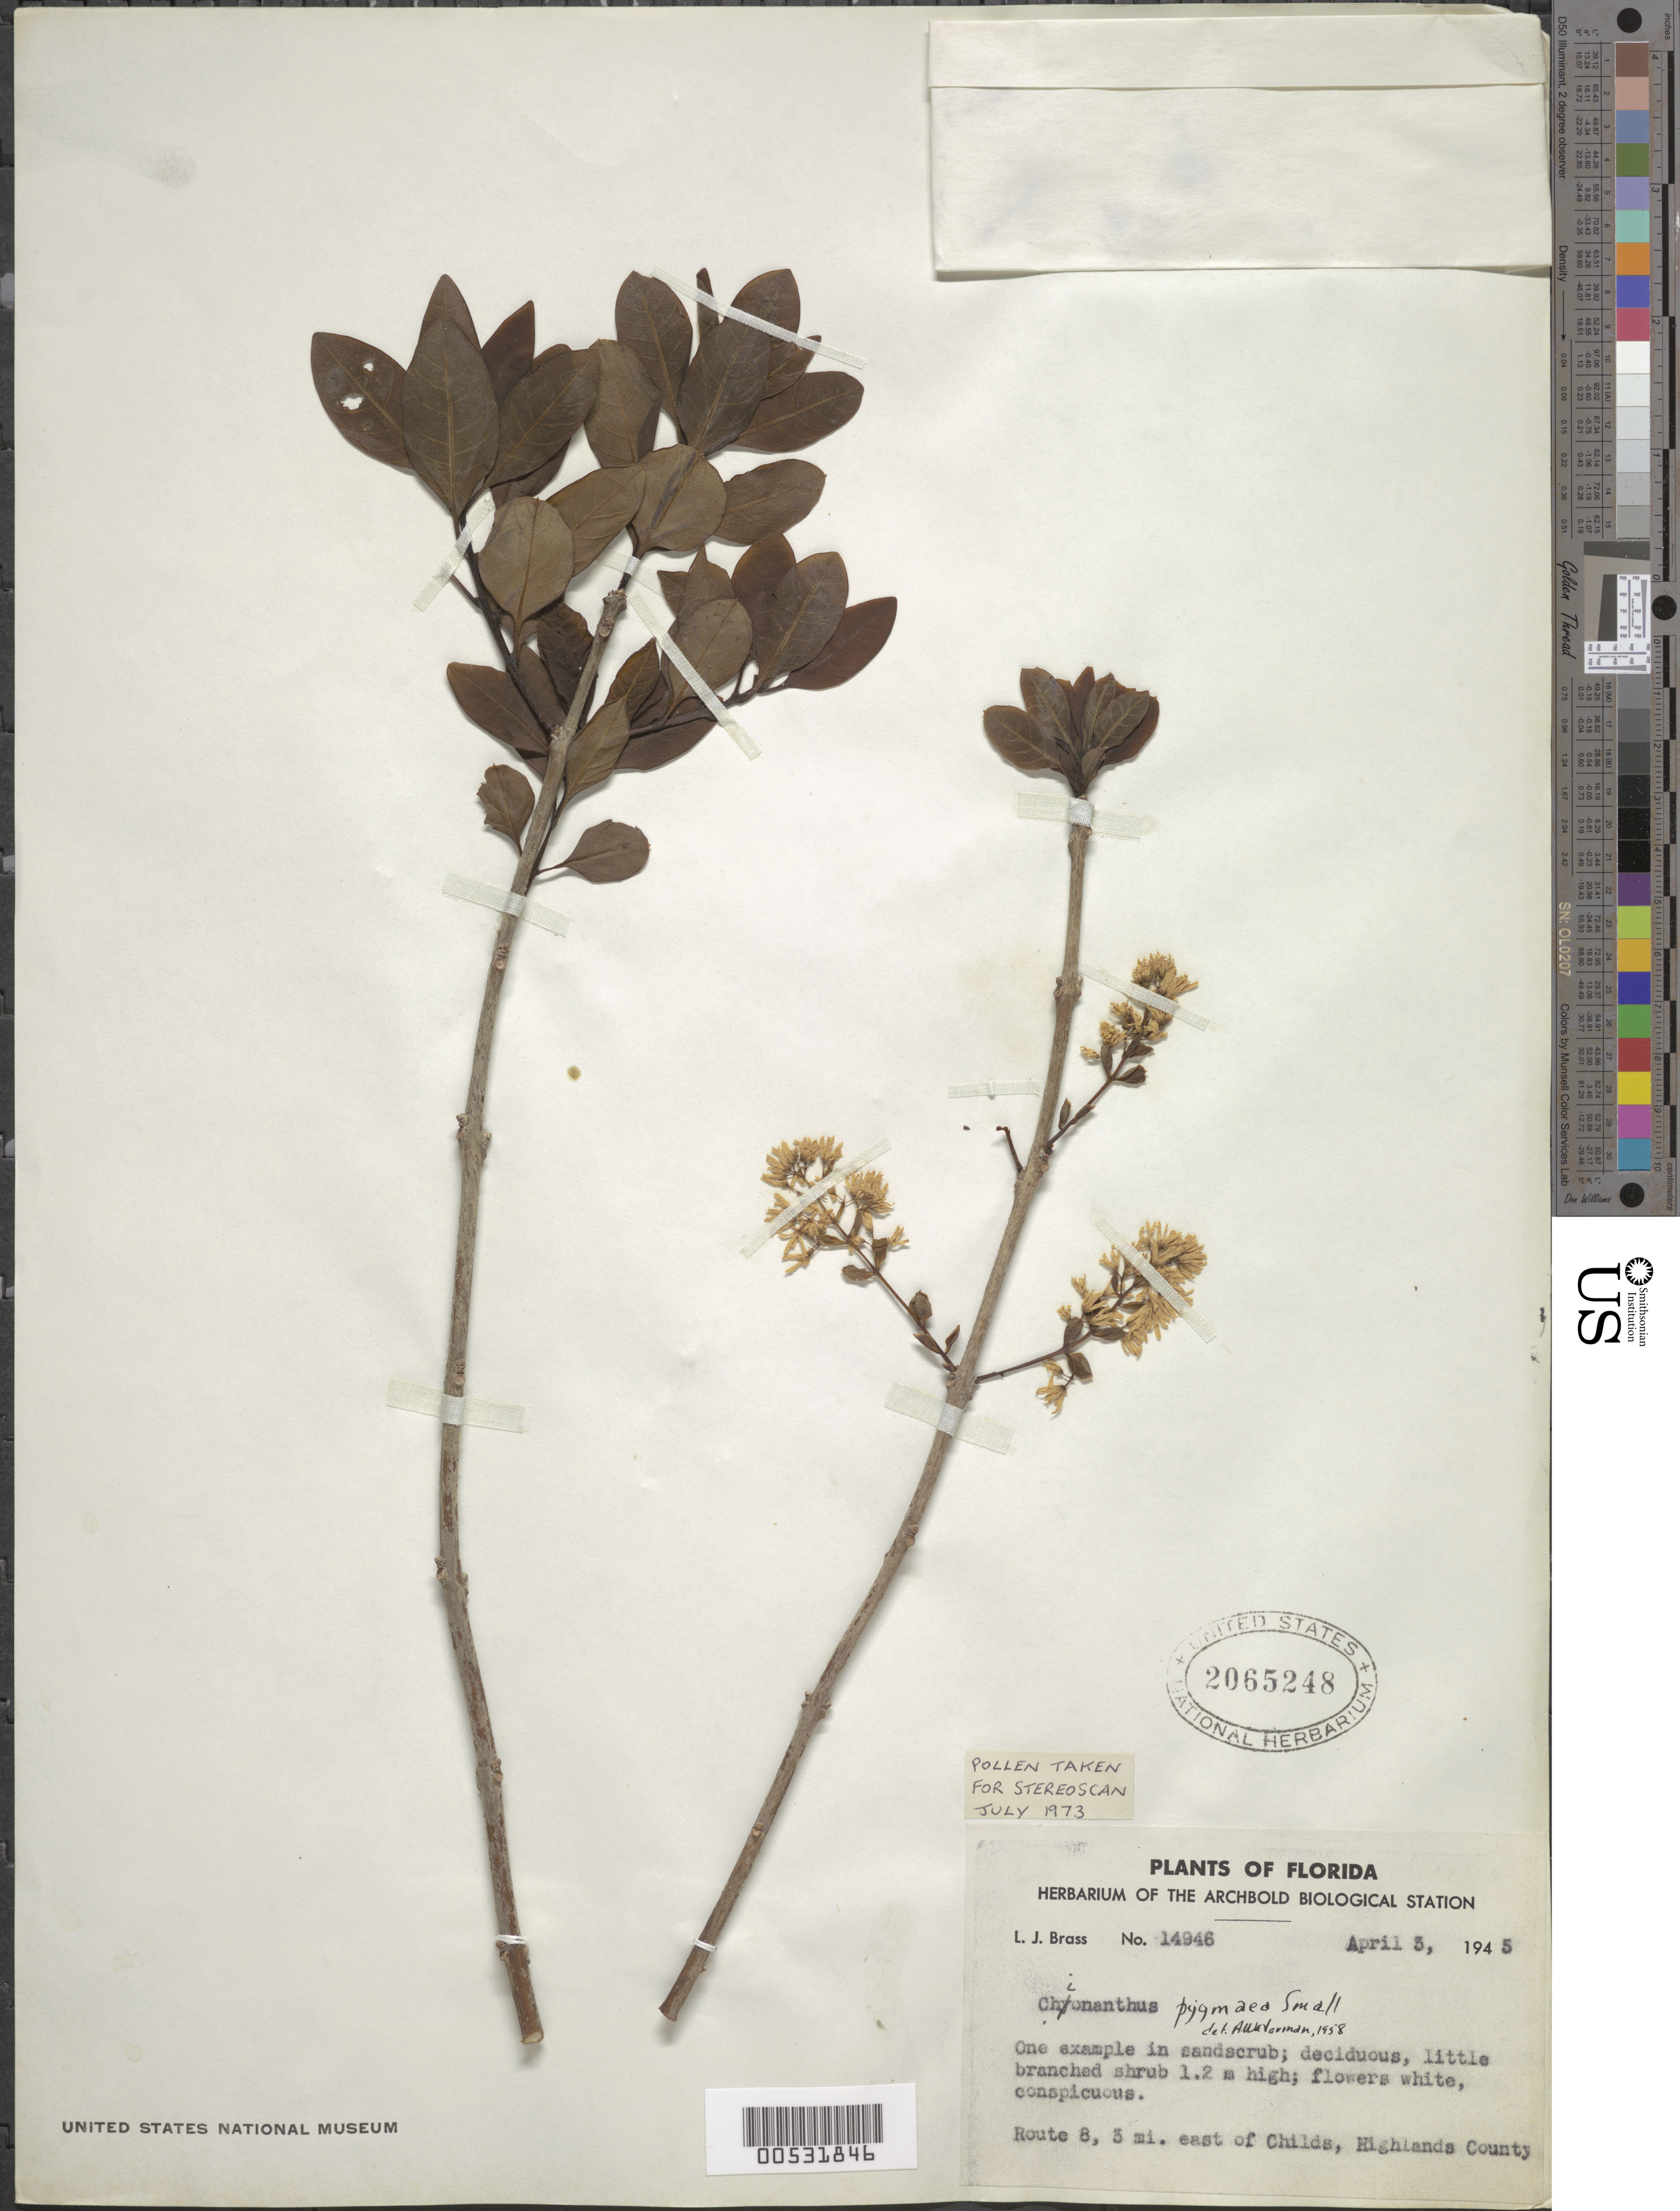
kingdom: Plantae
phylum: Tracheophyta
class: Magnoliopsida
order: Lamiales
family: Oleaceae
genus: Chionanthus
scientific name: Chionanthus pygmaeus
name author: (Small) Cürrie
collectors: L. J. Brass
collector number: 14946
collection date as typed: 03 Apr 1945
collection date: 1945-04-03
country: United States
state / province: Florida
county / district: Highlands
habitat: In sandscrub.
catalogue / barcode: US 2065248